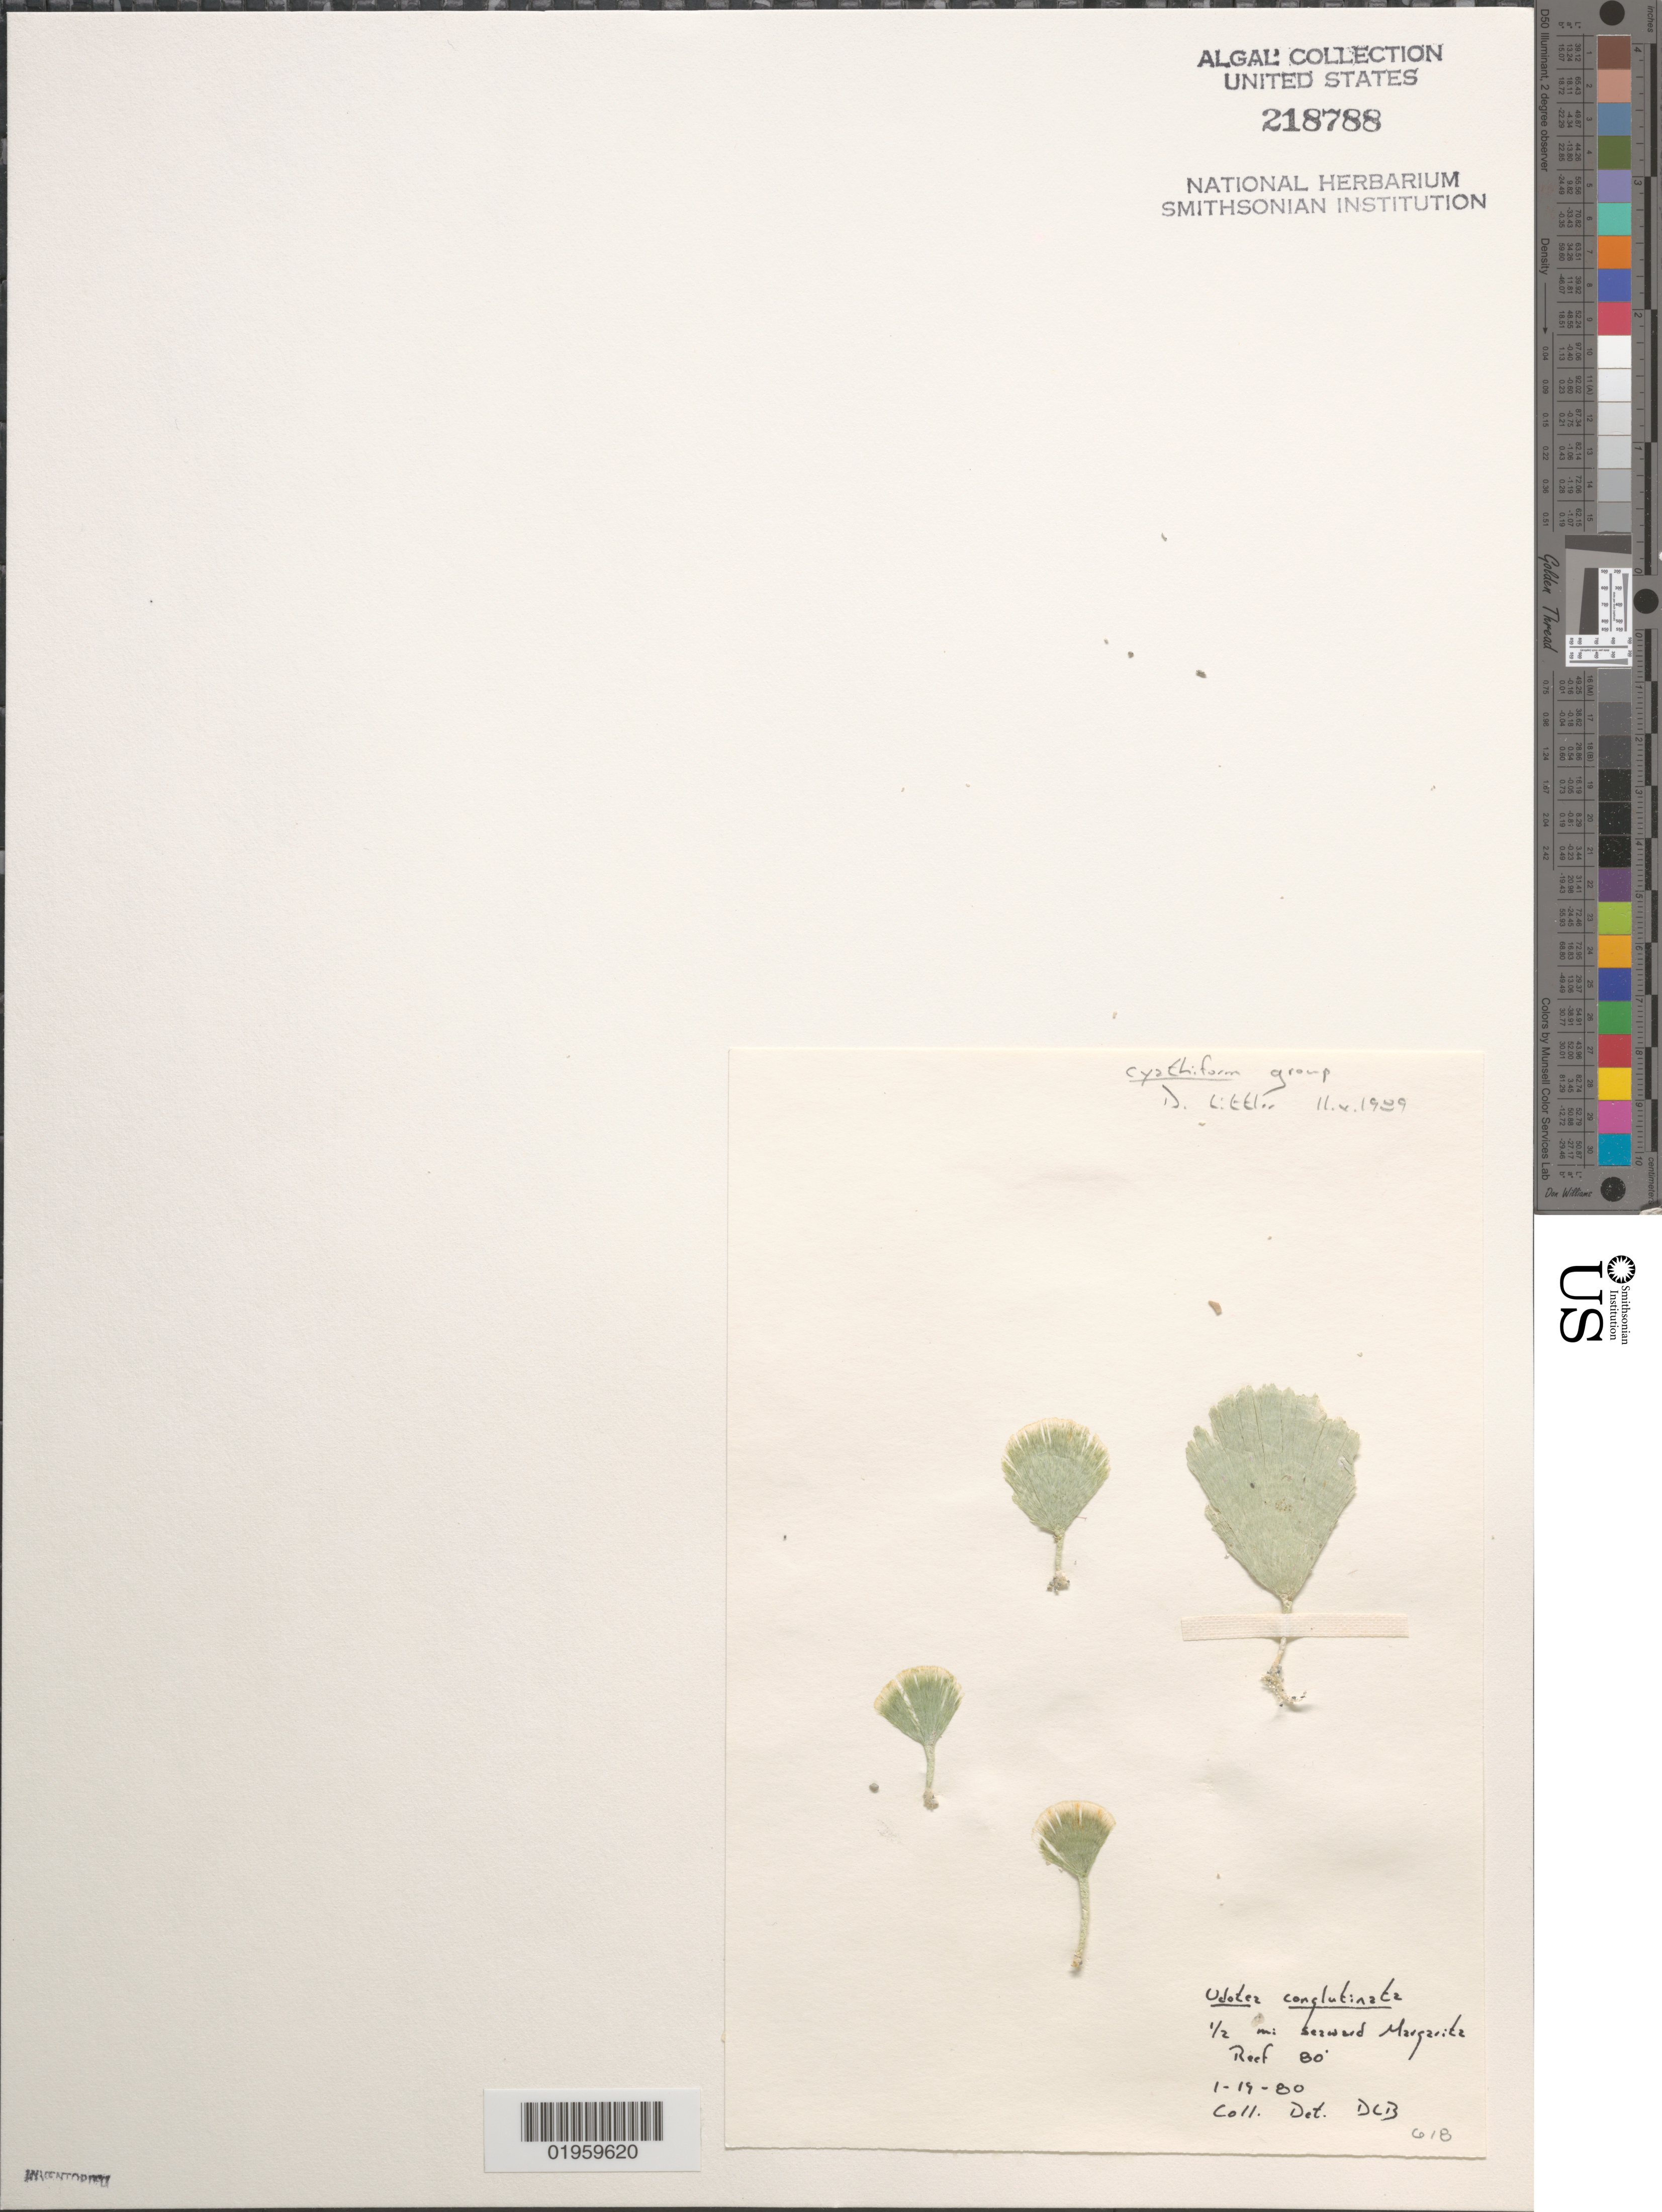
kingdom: Plantae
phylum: Chlorophyta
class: Ulvophyceae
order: Bryopsidales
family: Udoteaceae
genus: Udotea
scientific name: Udotea conglutinata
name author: (Ellis & Sol.) J.V.Lamouroux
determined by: Ballantine, D. L.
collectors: D.L. Ballantine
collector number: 618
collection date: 1980-01-19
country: Puerto Rico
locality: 1/2 mi seaward Media Luna Reef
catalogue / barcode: US 218788